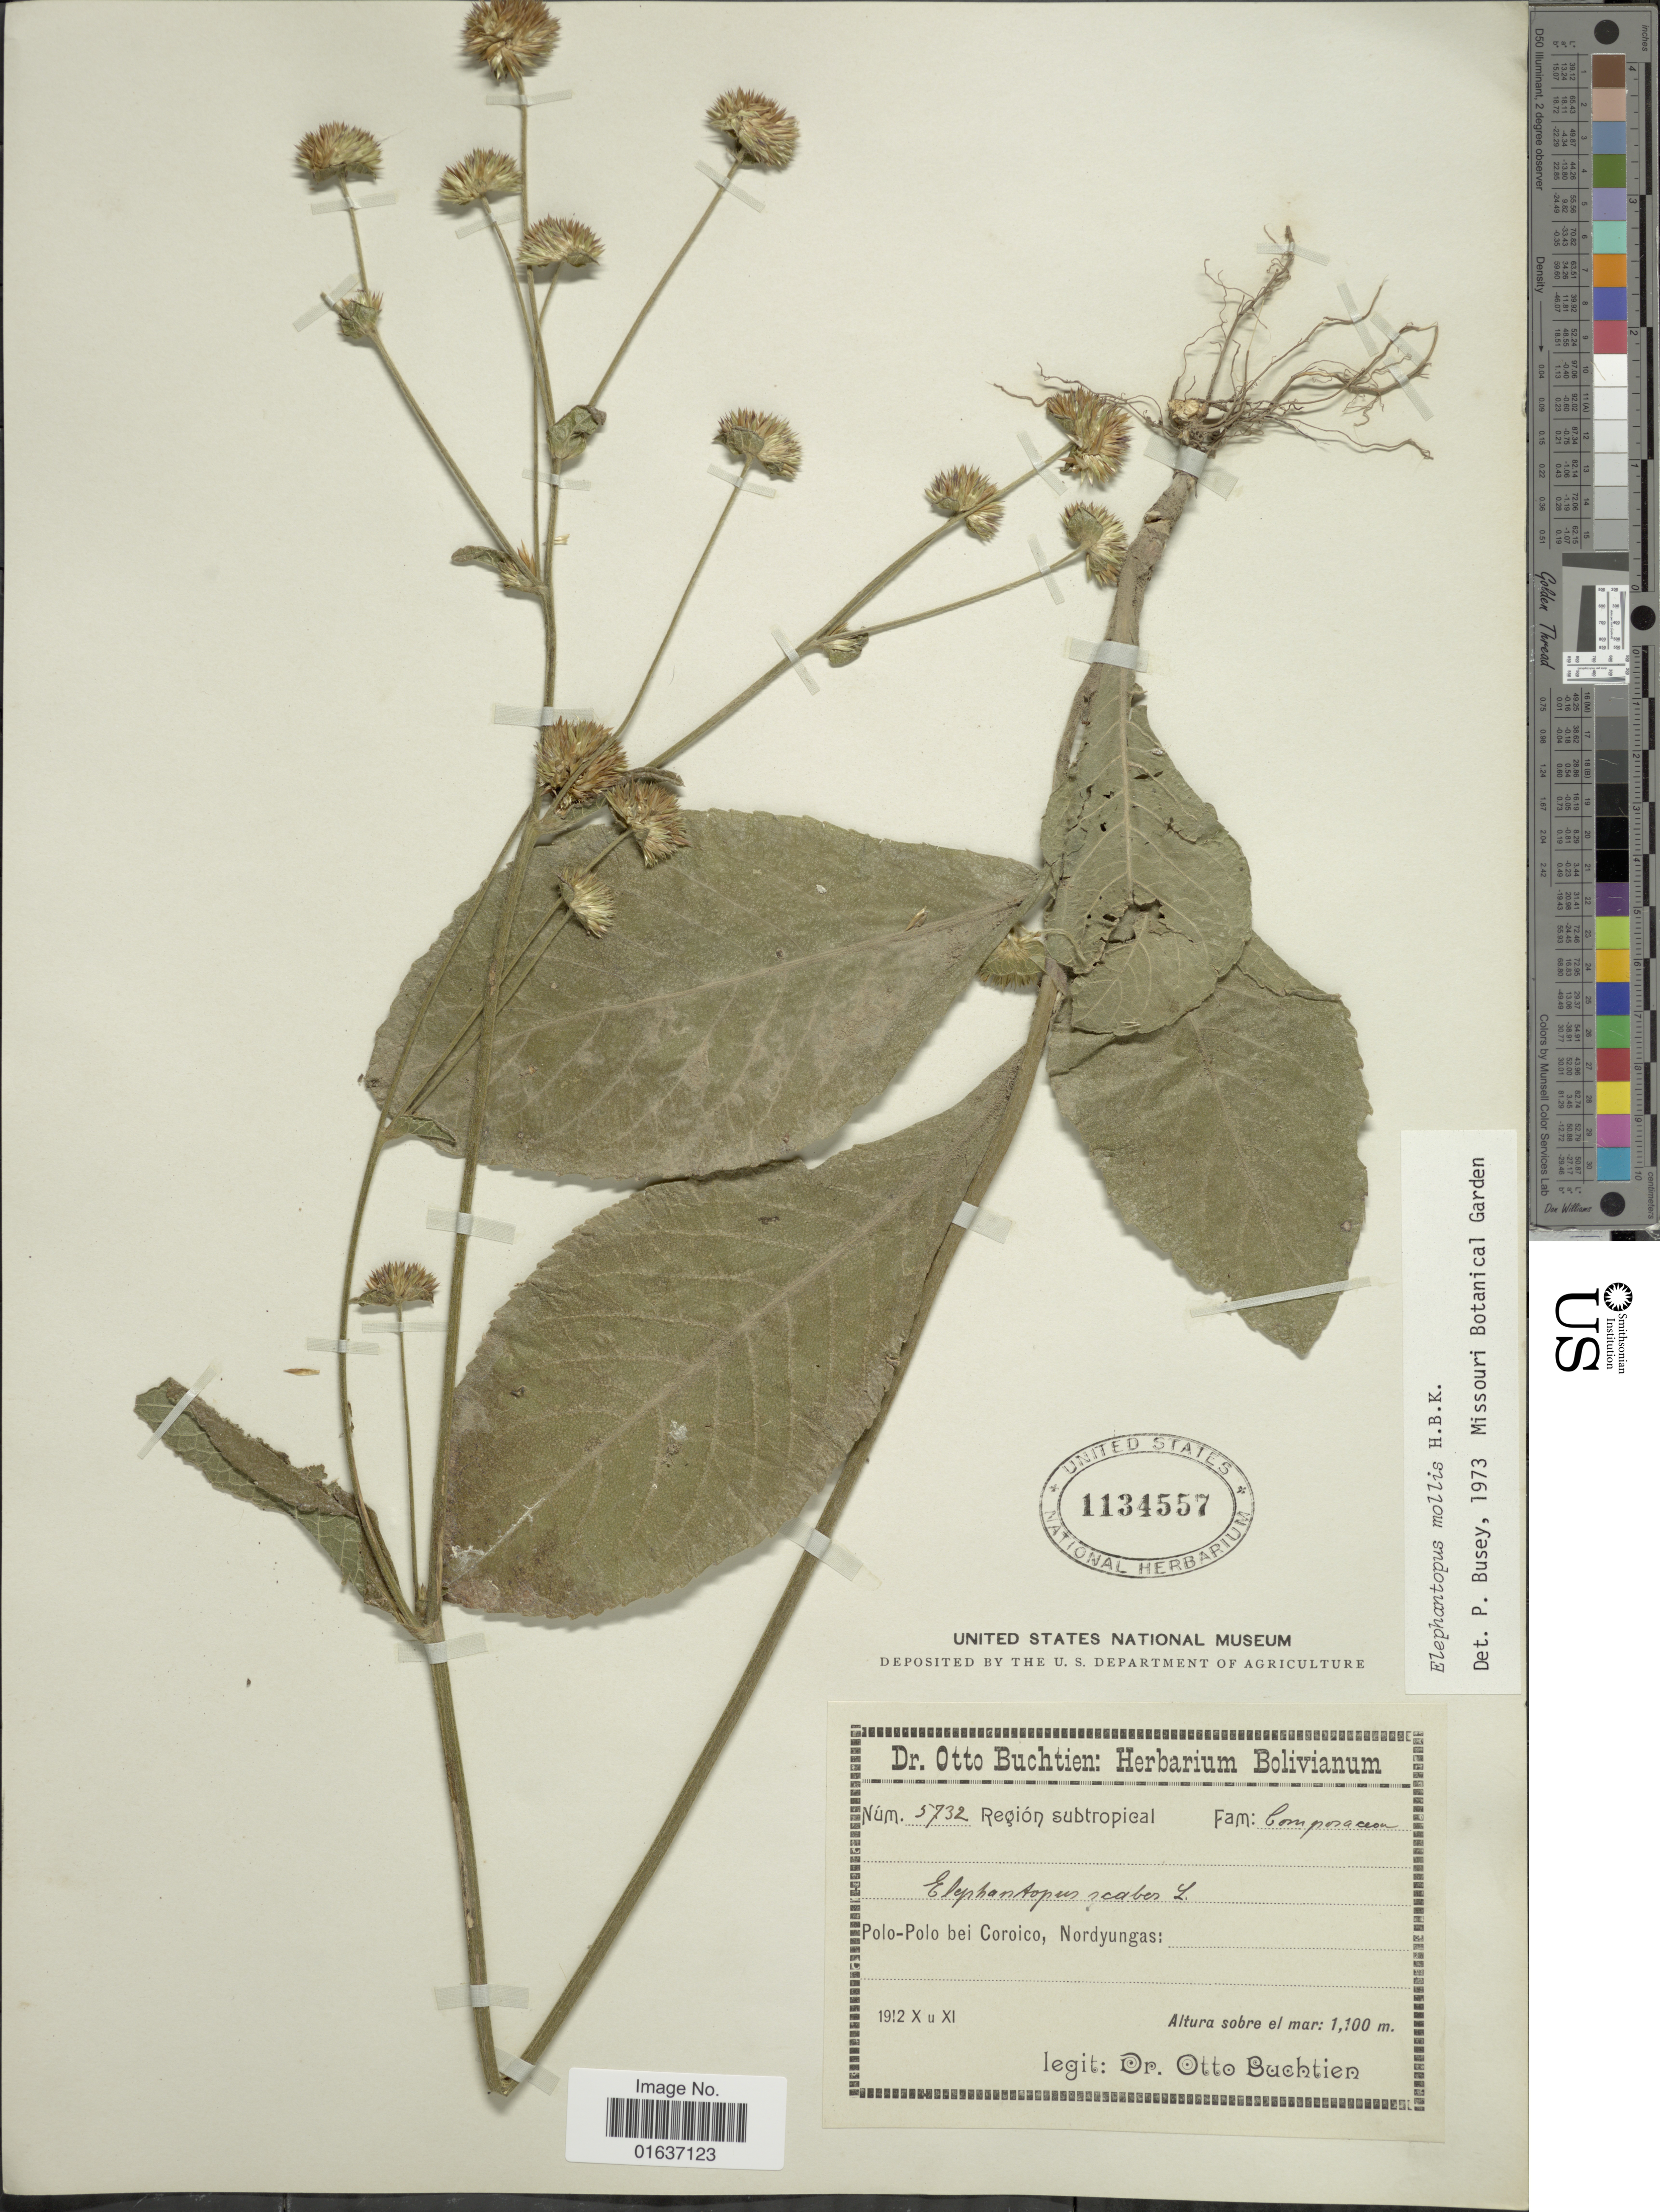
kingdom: Plantae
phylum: Tracheophyta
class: Magnoliopsida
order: Asterales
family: Asteraceae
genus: Elephantopus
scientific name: Elephantopus mollis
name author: Kunth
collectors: O. Buchtien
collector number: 5732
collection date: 1912-10/1912-11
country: Bolivia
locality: Región subtropical, Polo-Polo bei Coroico, Nordyungas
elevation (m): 1100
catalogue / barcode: US 1134557